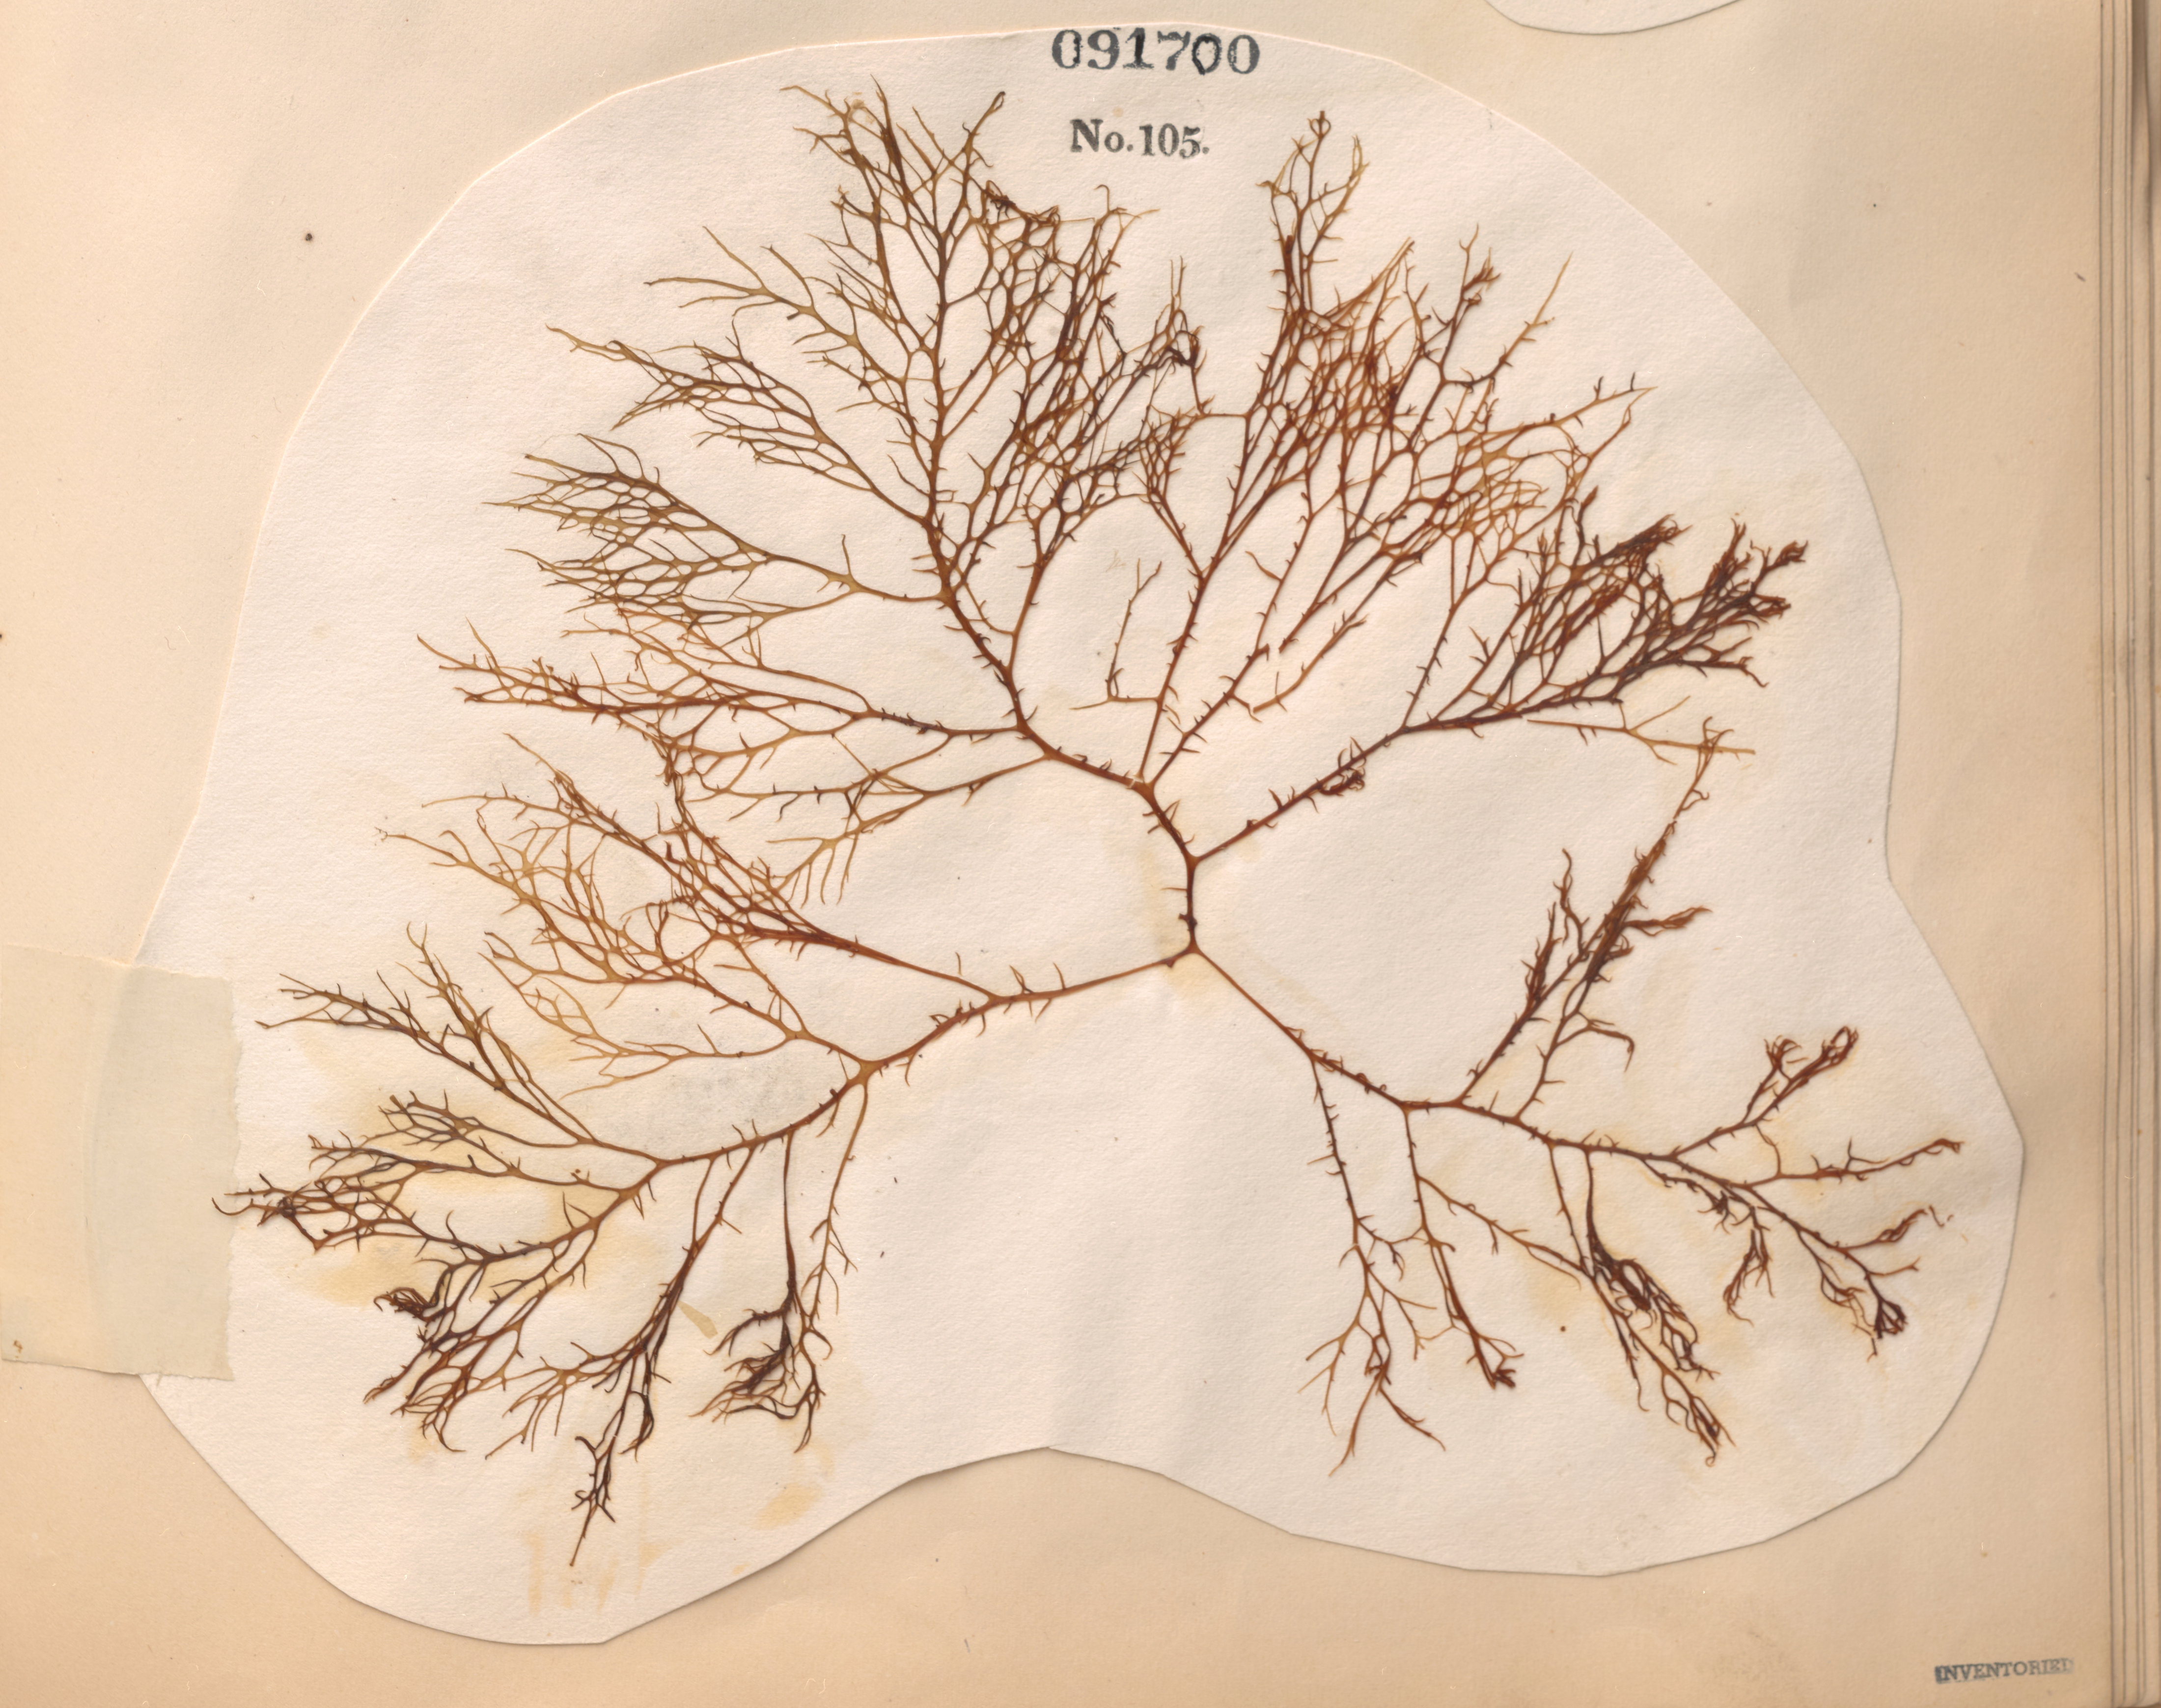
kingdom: Plantae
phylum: Rhodophyta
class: Florideophyceae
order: Gigartinales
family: Gigartinaceae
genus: Chondracanthus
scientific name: Chondracanthus acicularis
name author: (Roth) Fredericq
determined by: Algae name updating Project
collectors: C. Durant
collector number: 105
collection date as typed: Fal 1850 AND -- Win 1850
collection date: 1850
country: United States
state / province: New Jersey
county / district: Hudson County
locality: Jersey City, Kavon Point, etc.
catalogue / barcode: US 91700